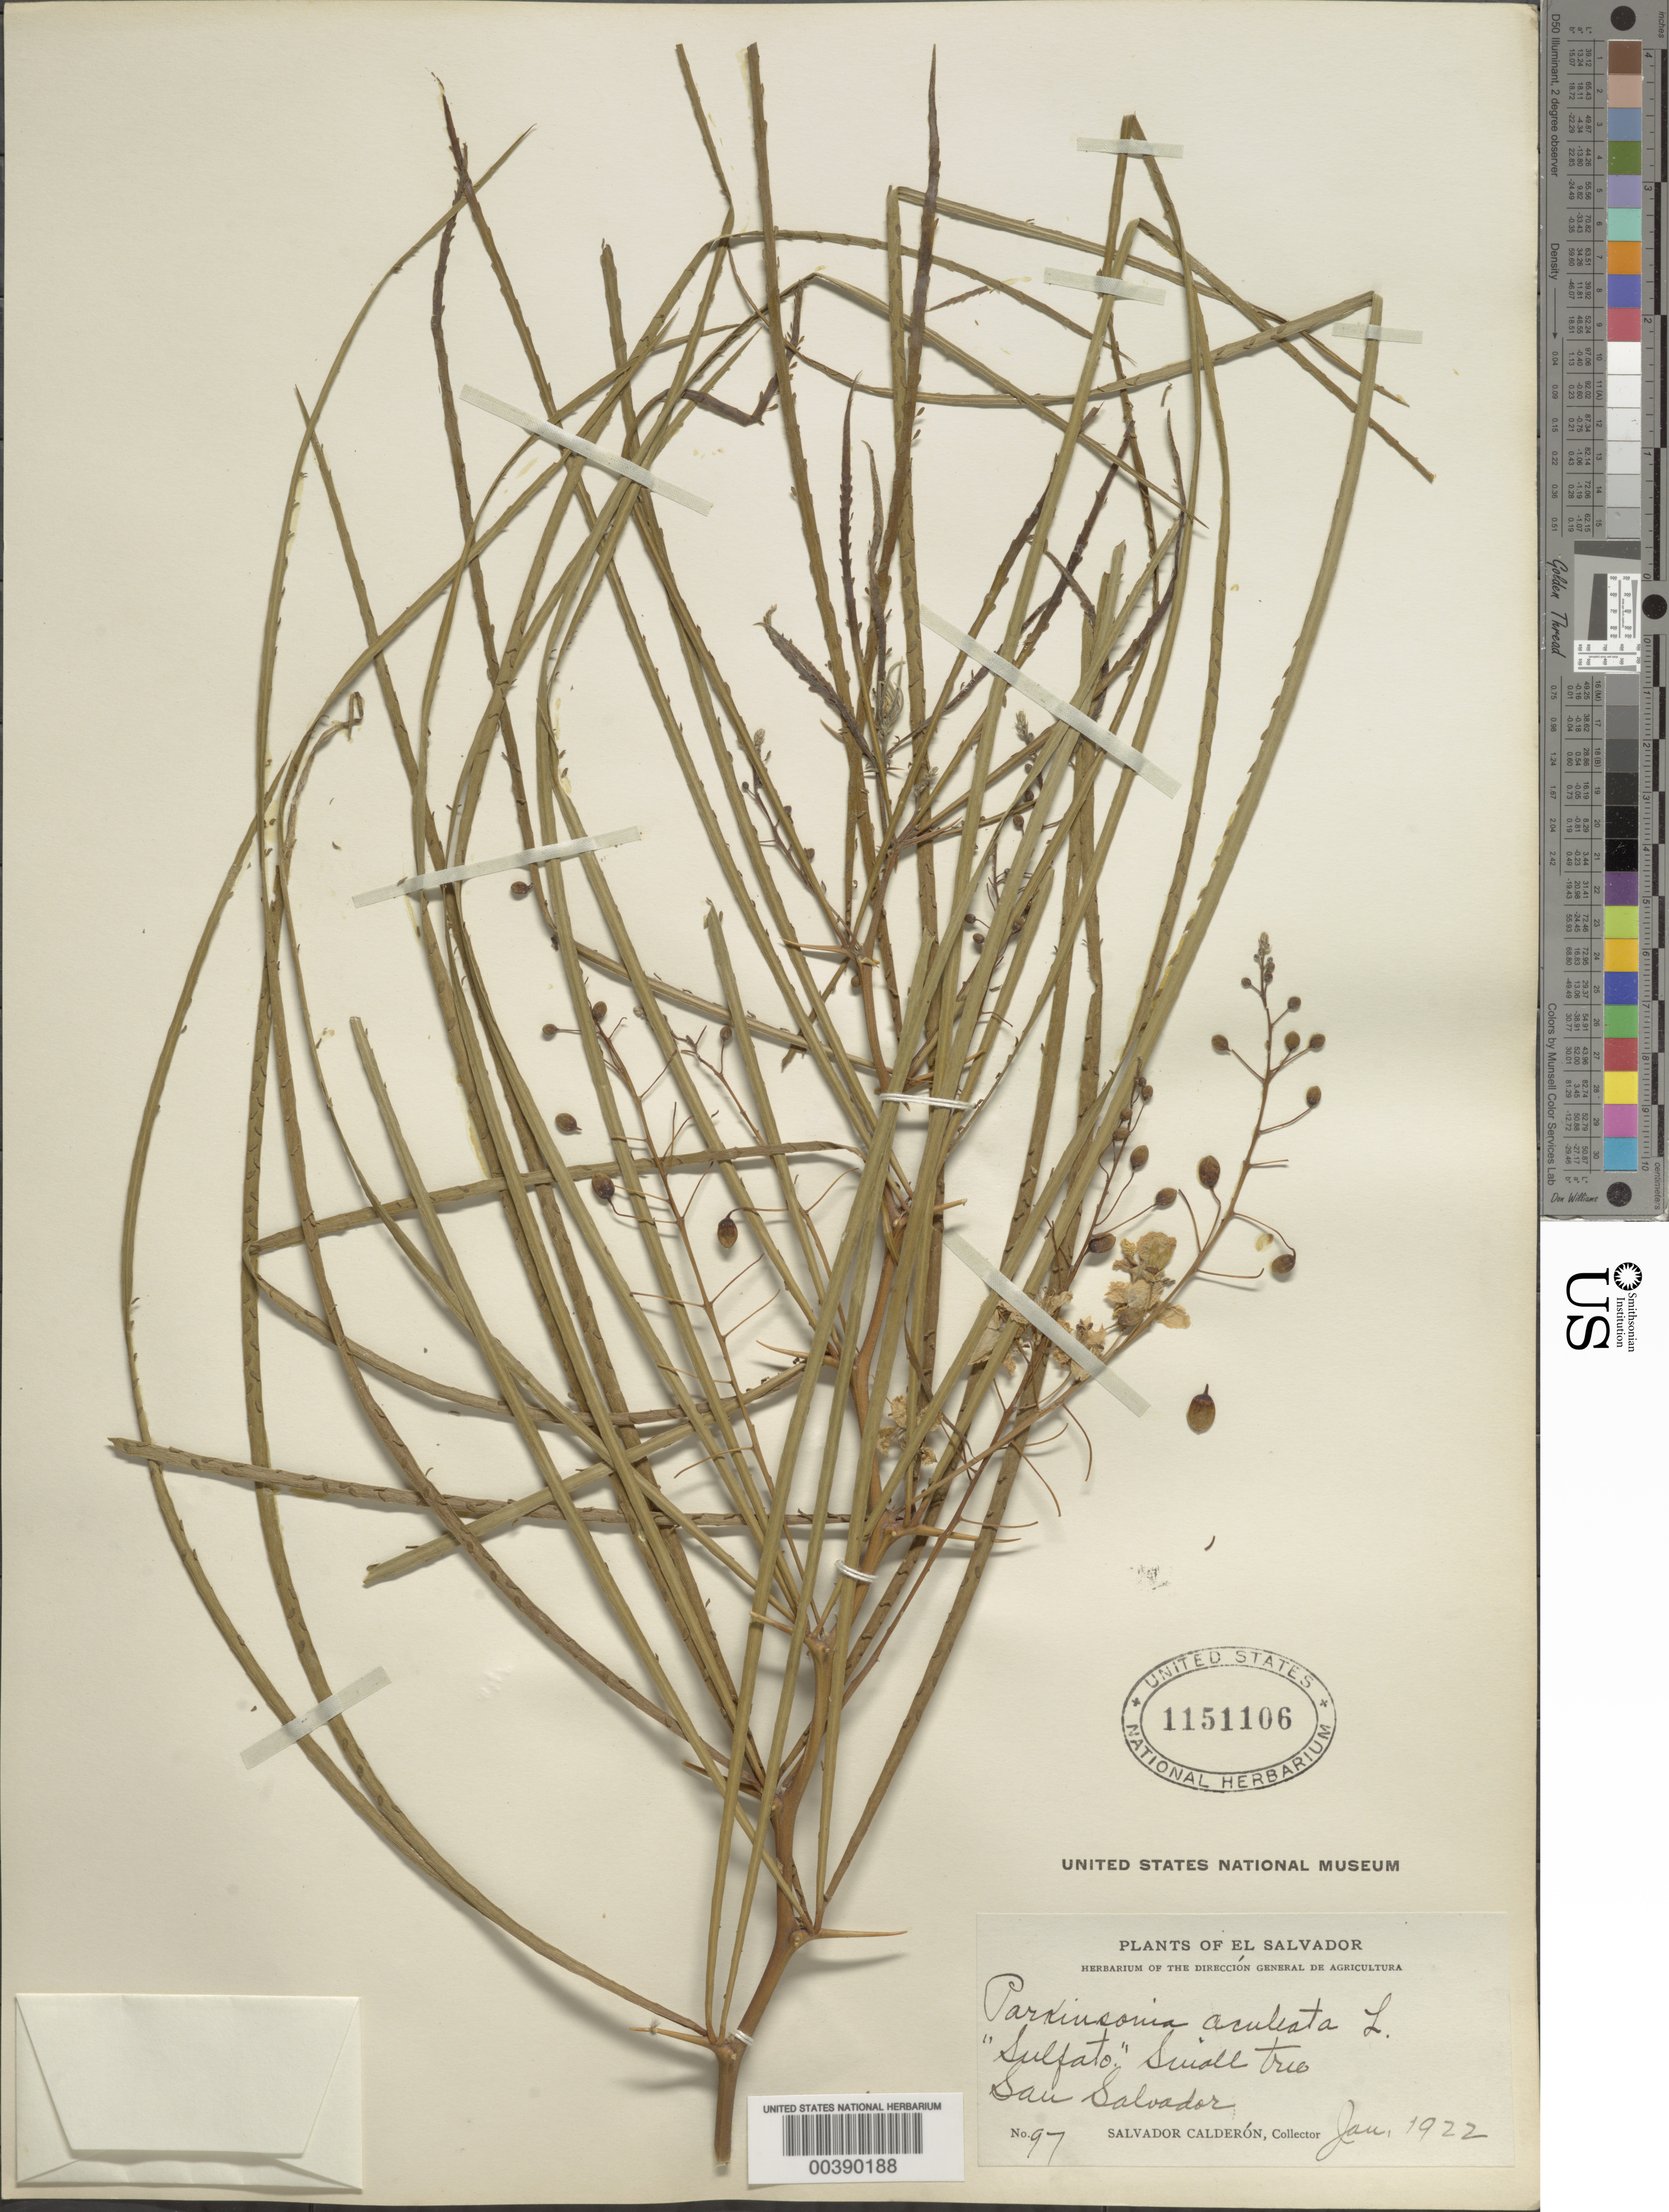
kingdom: Plantae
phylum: Tracheophyta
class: Magnoliopsida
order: Fabales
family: Fabaceae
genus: Parkinsonia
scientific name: Parkinsonia aculeata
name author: L.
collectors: S. Calderón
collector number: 97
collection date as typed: Jan 1922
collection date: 1922-01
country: El Salvador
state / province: San Salvador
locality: San salvador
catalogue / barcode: US 1151106